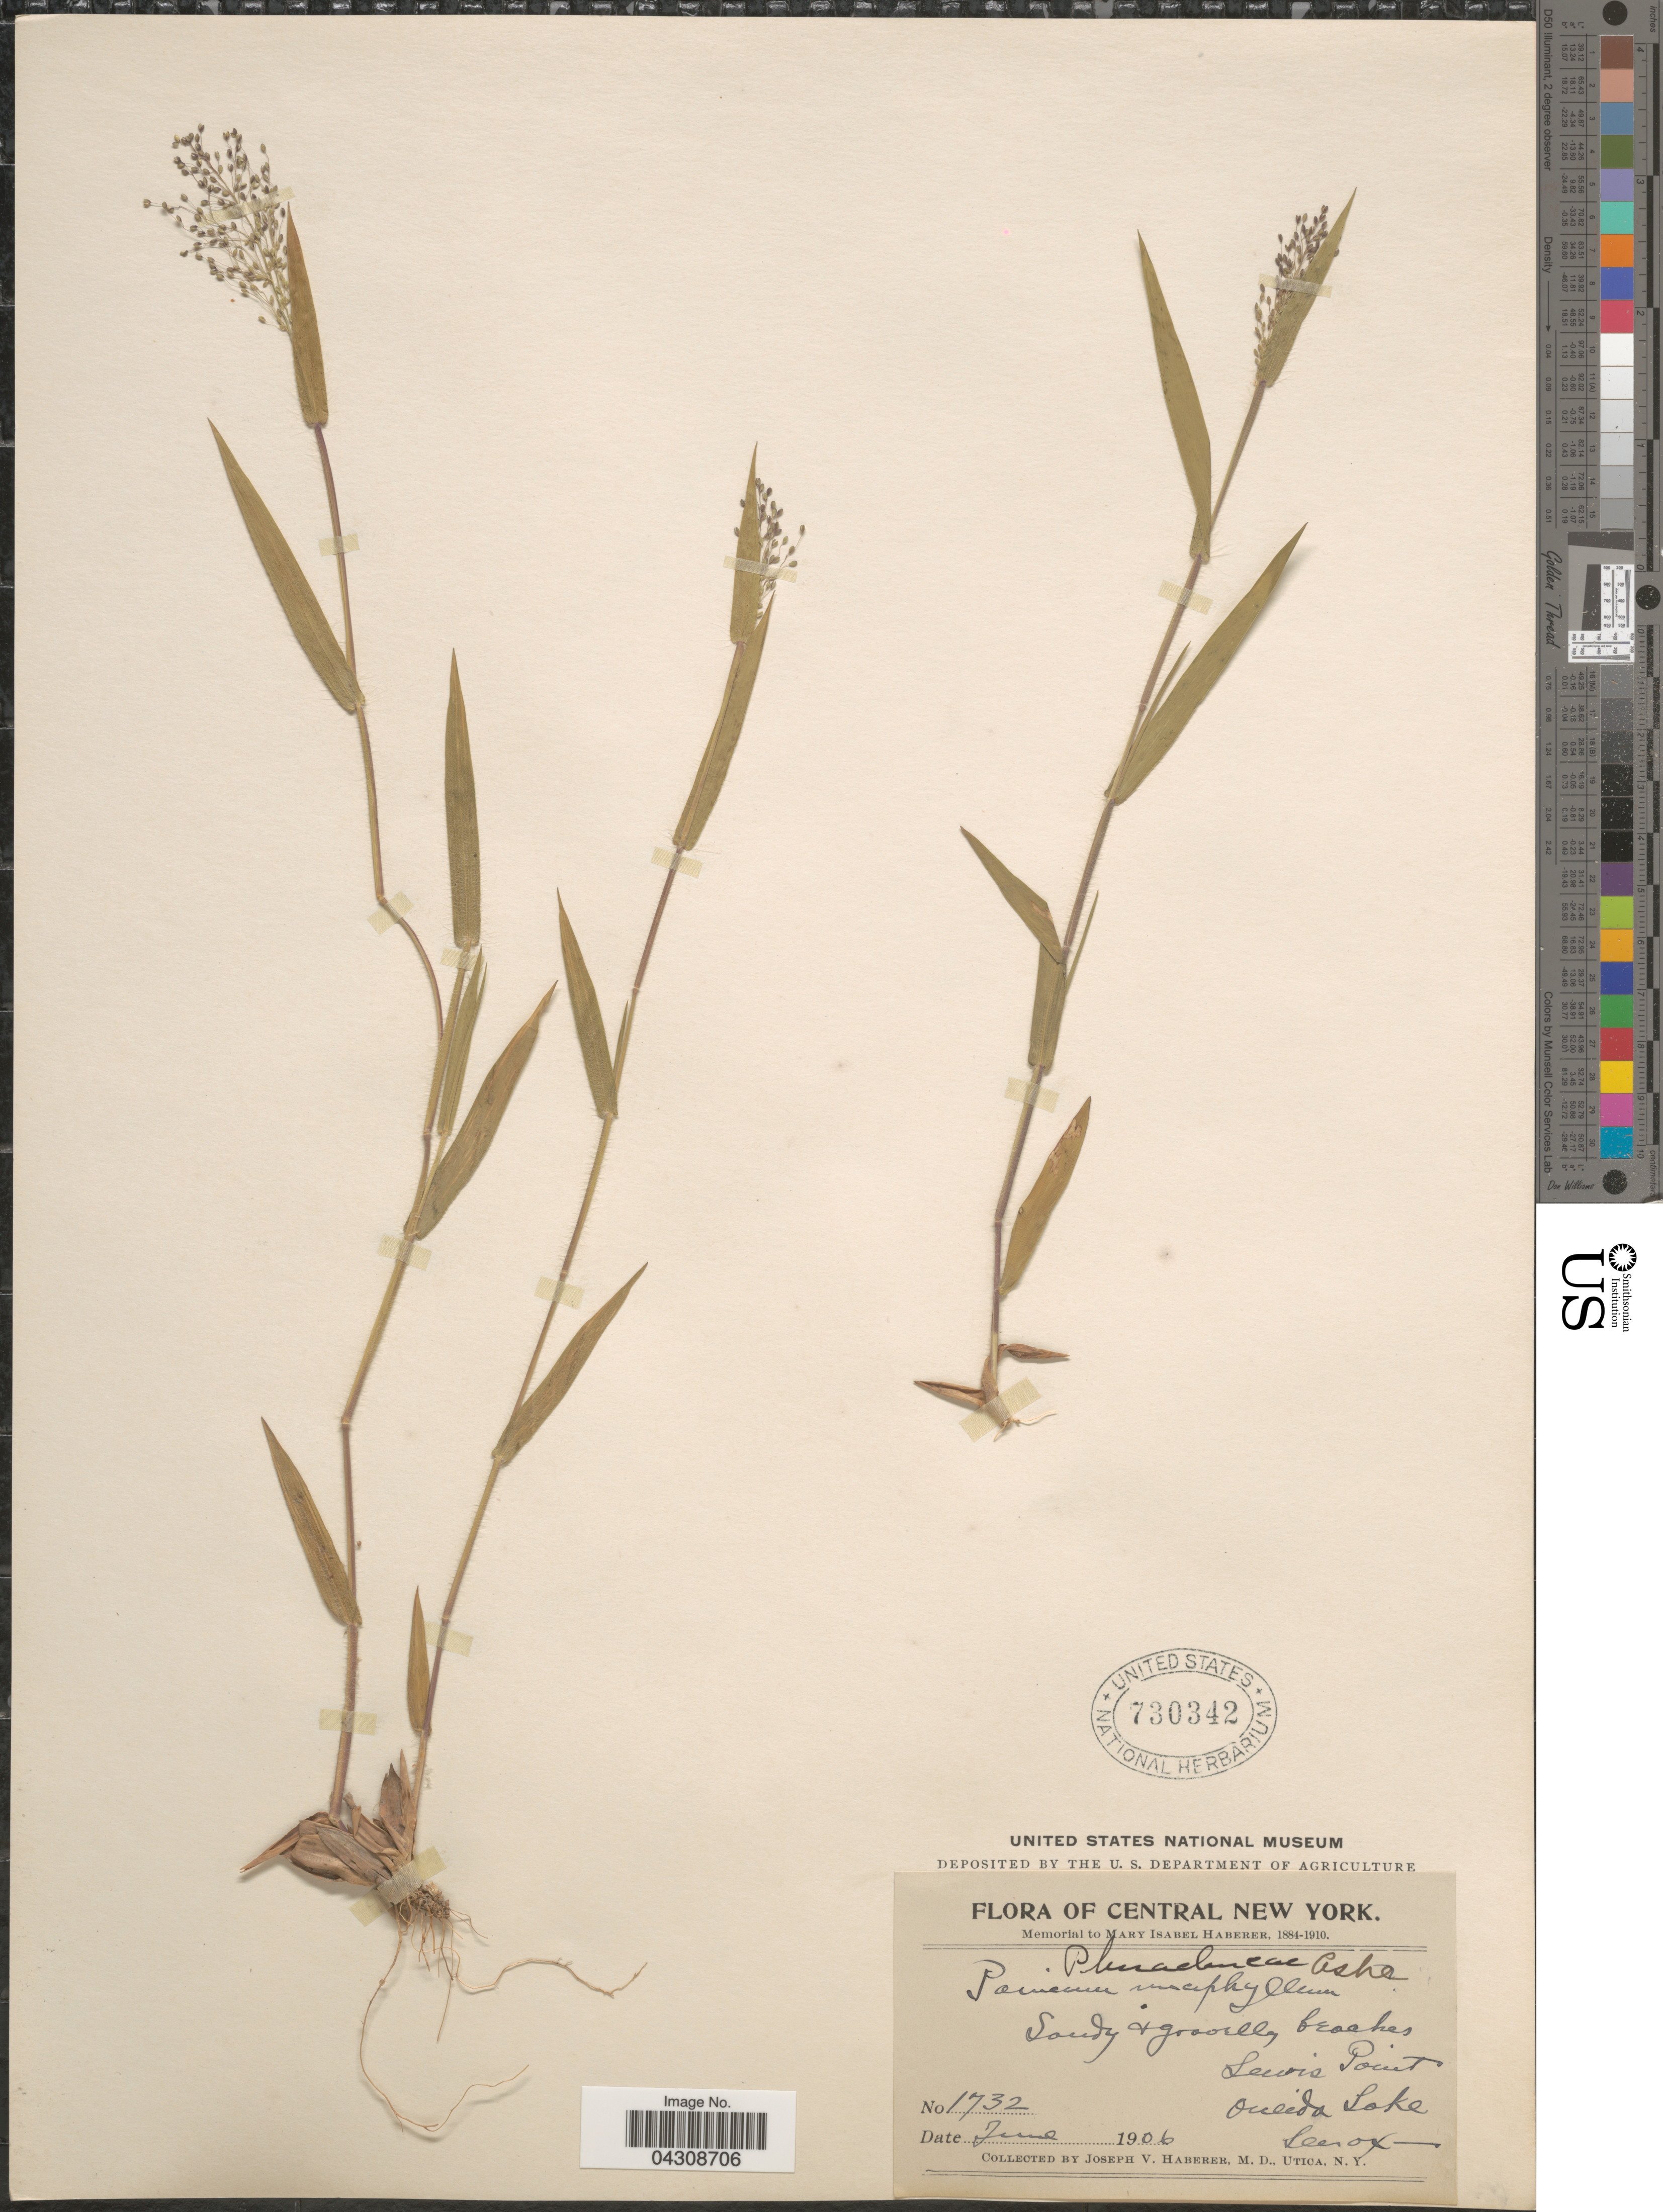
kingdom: Plantae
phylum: Tracheophyta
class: Liliopsida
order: Poales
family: Poaceae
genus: Dichanthelium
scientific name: Dichanthelium acuminatum var. acuminatum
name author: (Sw.) Gould & C.A. Clark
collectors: J. V. Haberer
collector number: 1732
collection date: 1906-06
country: United States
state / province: New York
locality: Central New York. Lewis Point. Oneida Lake. Lenox.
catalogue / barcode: US 730342